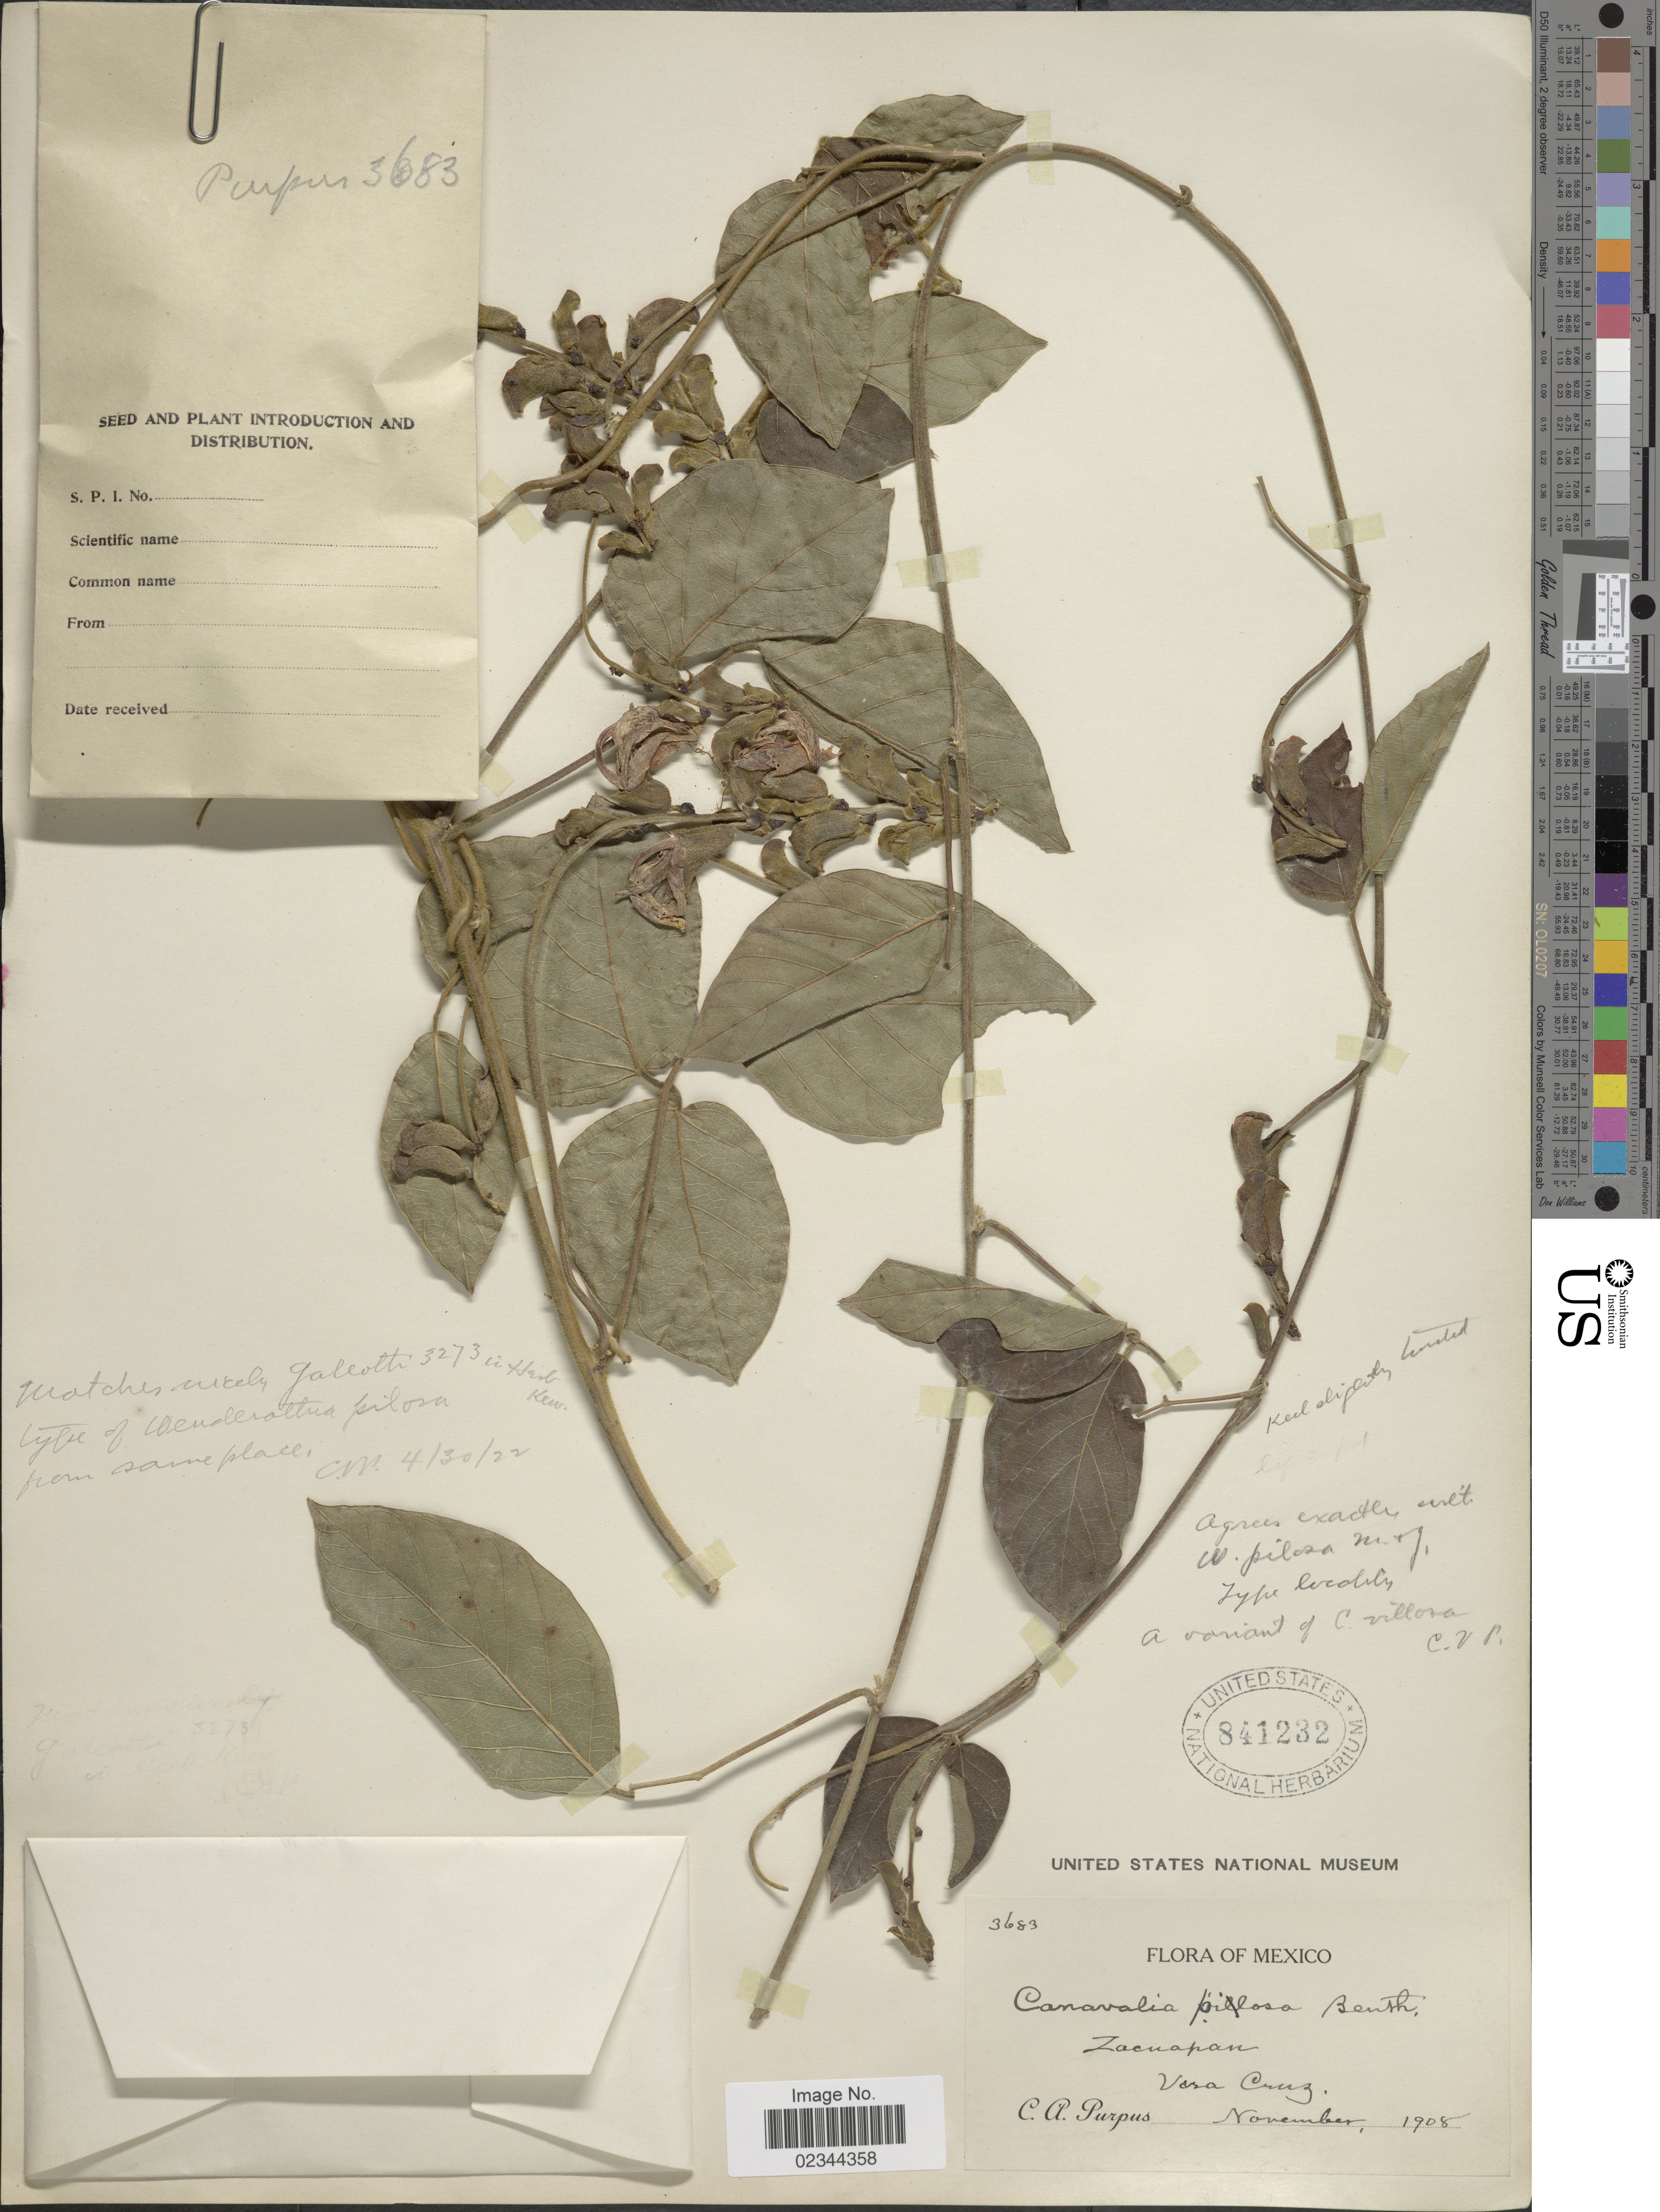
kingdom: Plantae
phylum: Tracheophyta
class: Magnoliopsida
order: Fabales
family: Fabaceae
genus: Canavalia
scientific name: Canavalia villosa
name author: Benth.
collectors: C. A. Purpus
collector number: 3683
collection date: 1908-11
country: Mexico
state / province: Veracruz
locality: Zacuapa, Vera Cruz.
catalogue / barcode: US 841232